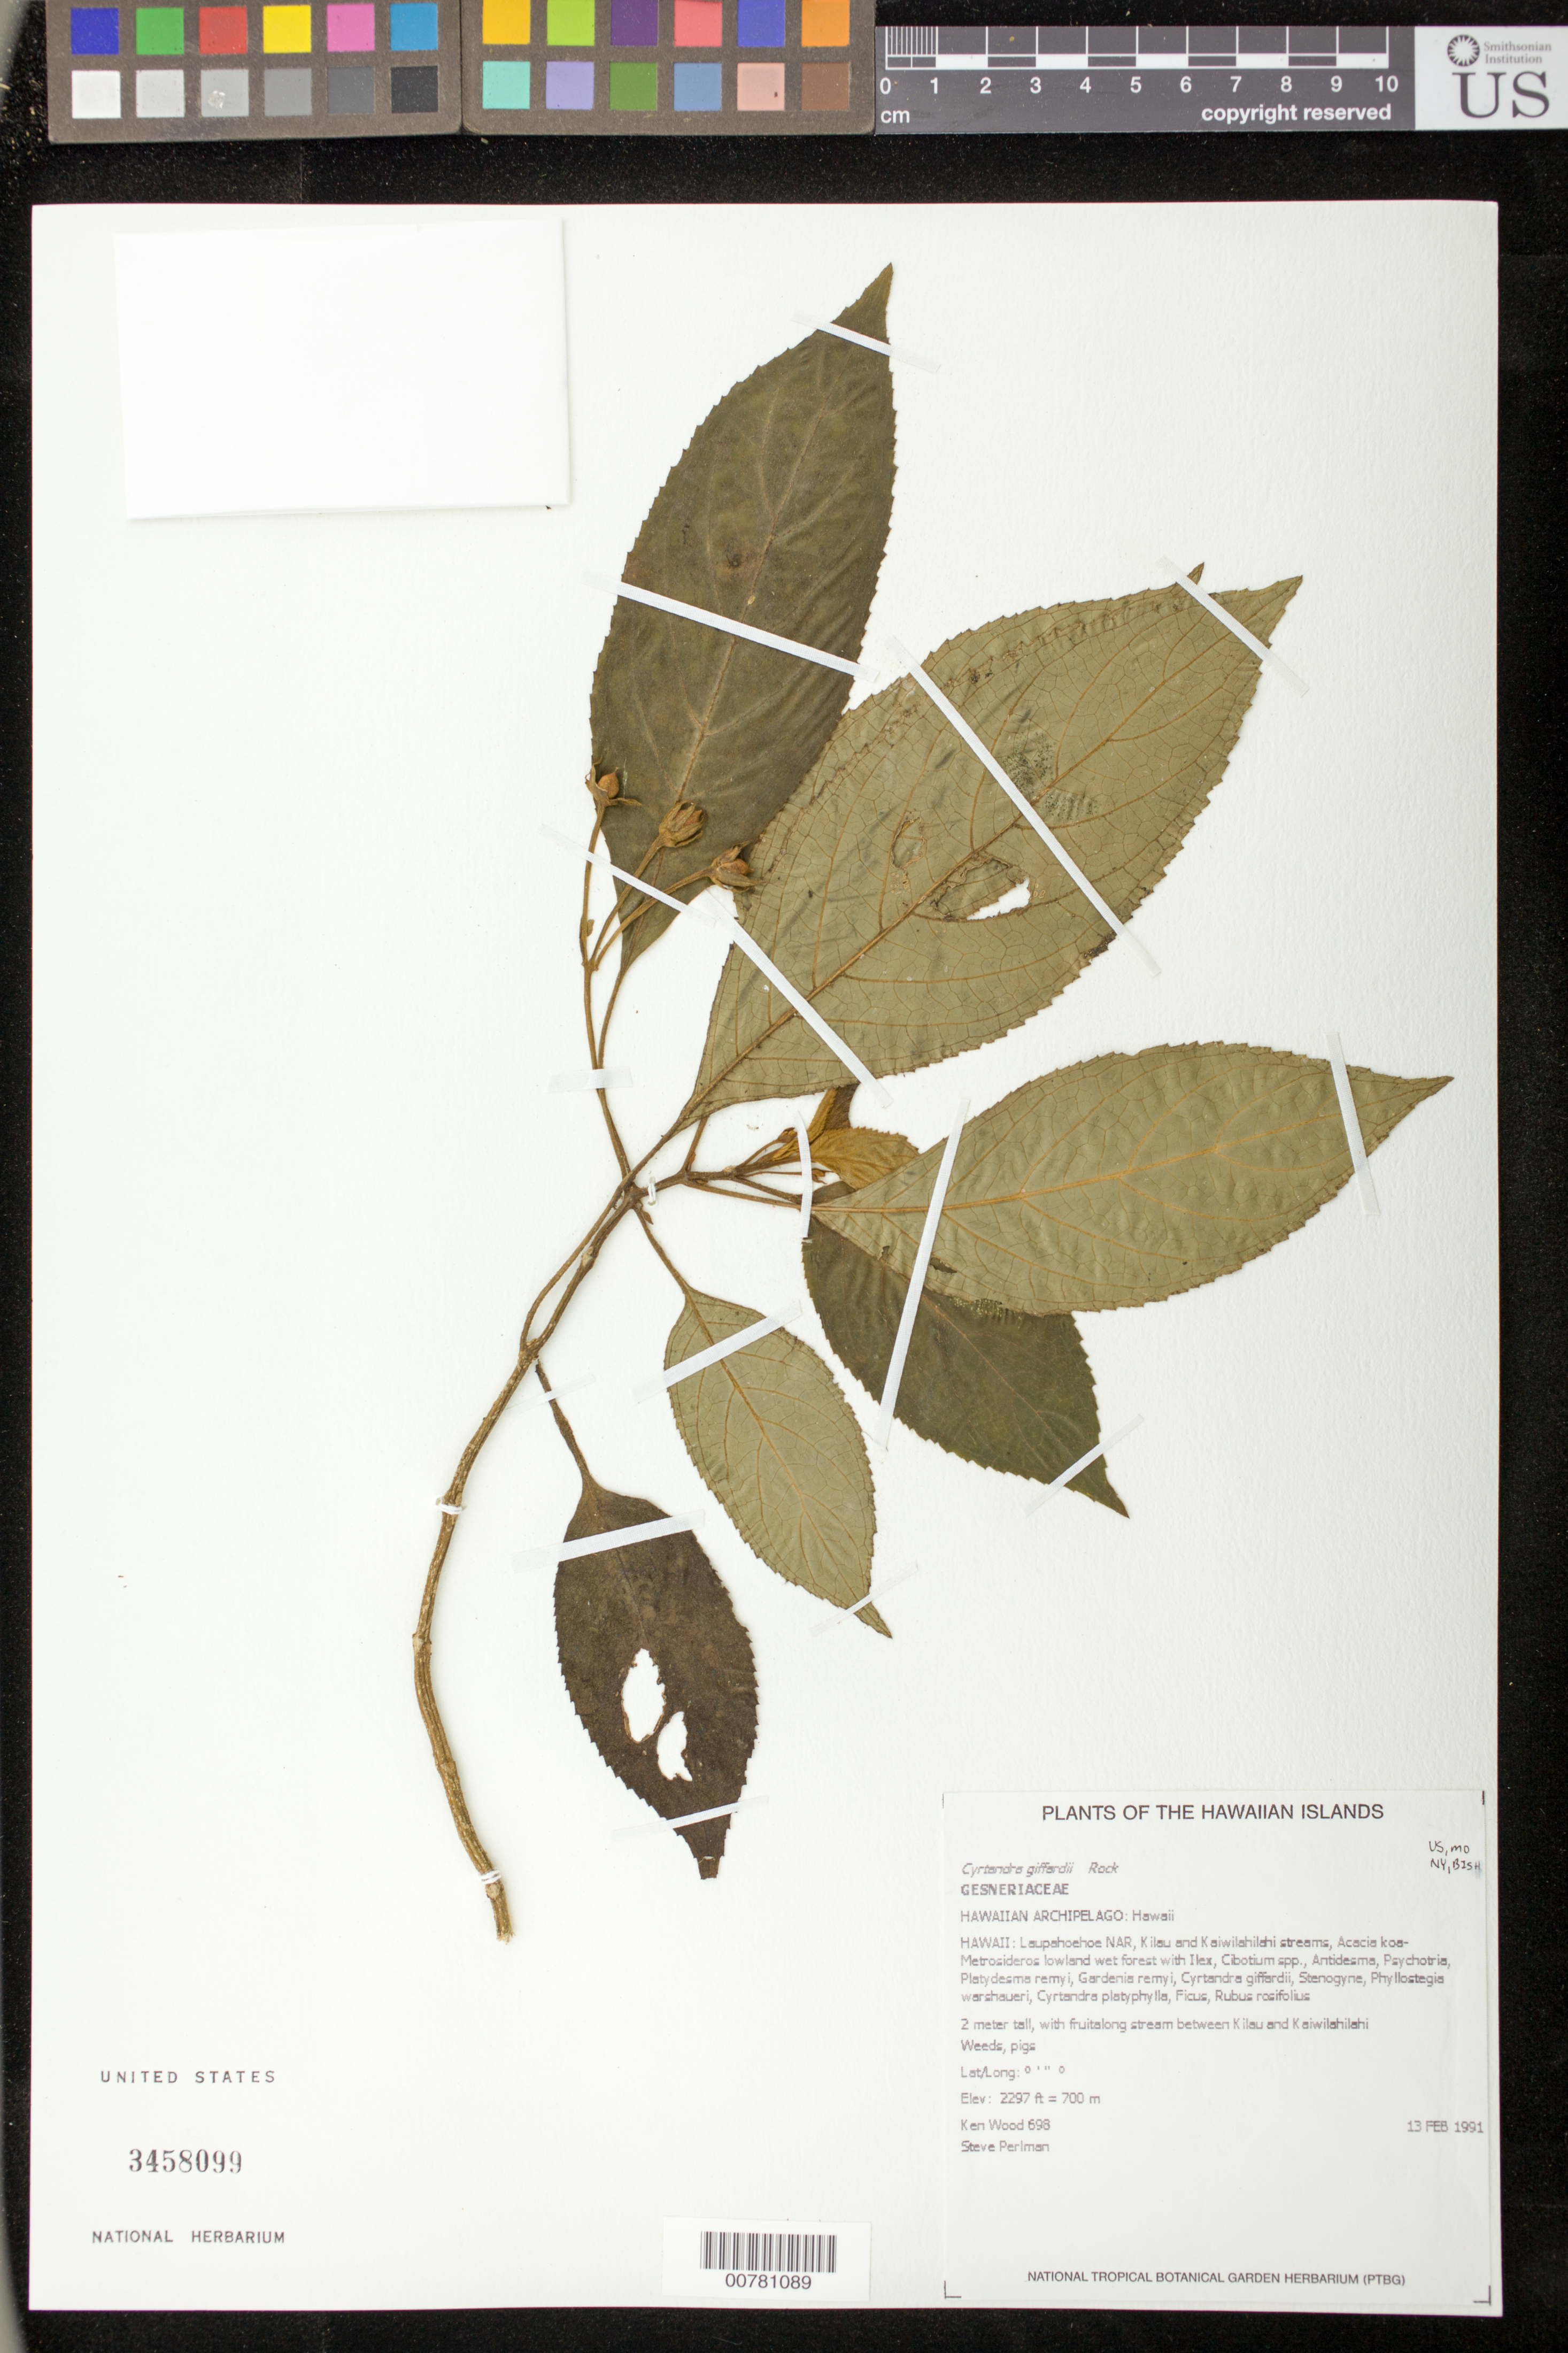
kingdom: Plantae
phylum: Tracheophyta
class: Magnoliopsida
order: Lamiales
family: Gesneriaceae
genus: Cyrtandra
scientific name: Cyrtandra giffardii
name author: Rock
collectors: K. R. Wood & S. P. Perlman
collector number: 698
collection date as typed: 13 Feb 1991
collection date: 1991-02-13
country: United States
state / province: Hawaii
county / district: Hawaii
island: Hawaii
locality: Laupahoehoe NAR, Kilau and Kaiwilahilahi streams.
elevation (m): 700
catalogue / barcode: US 3458099